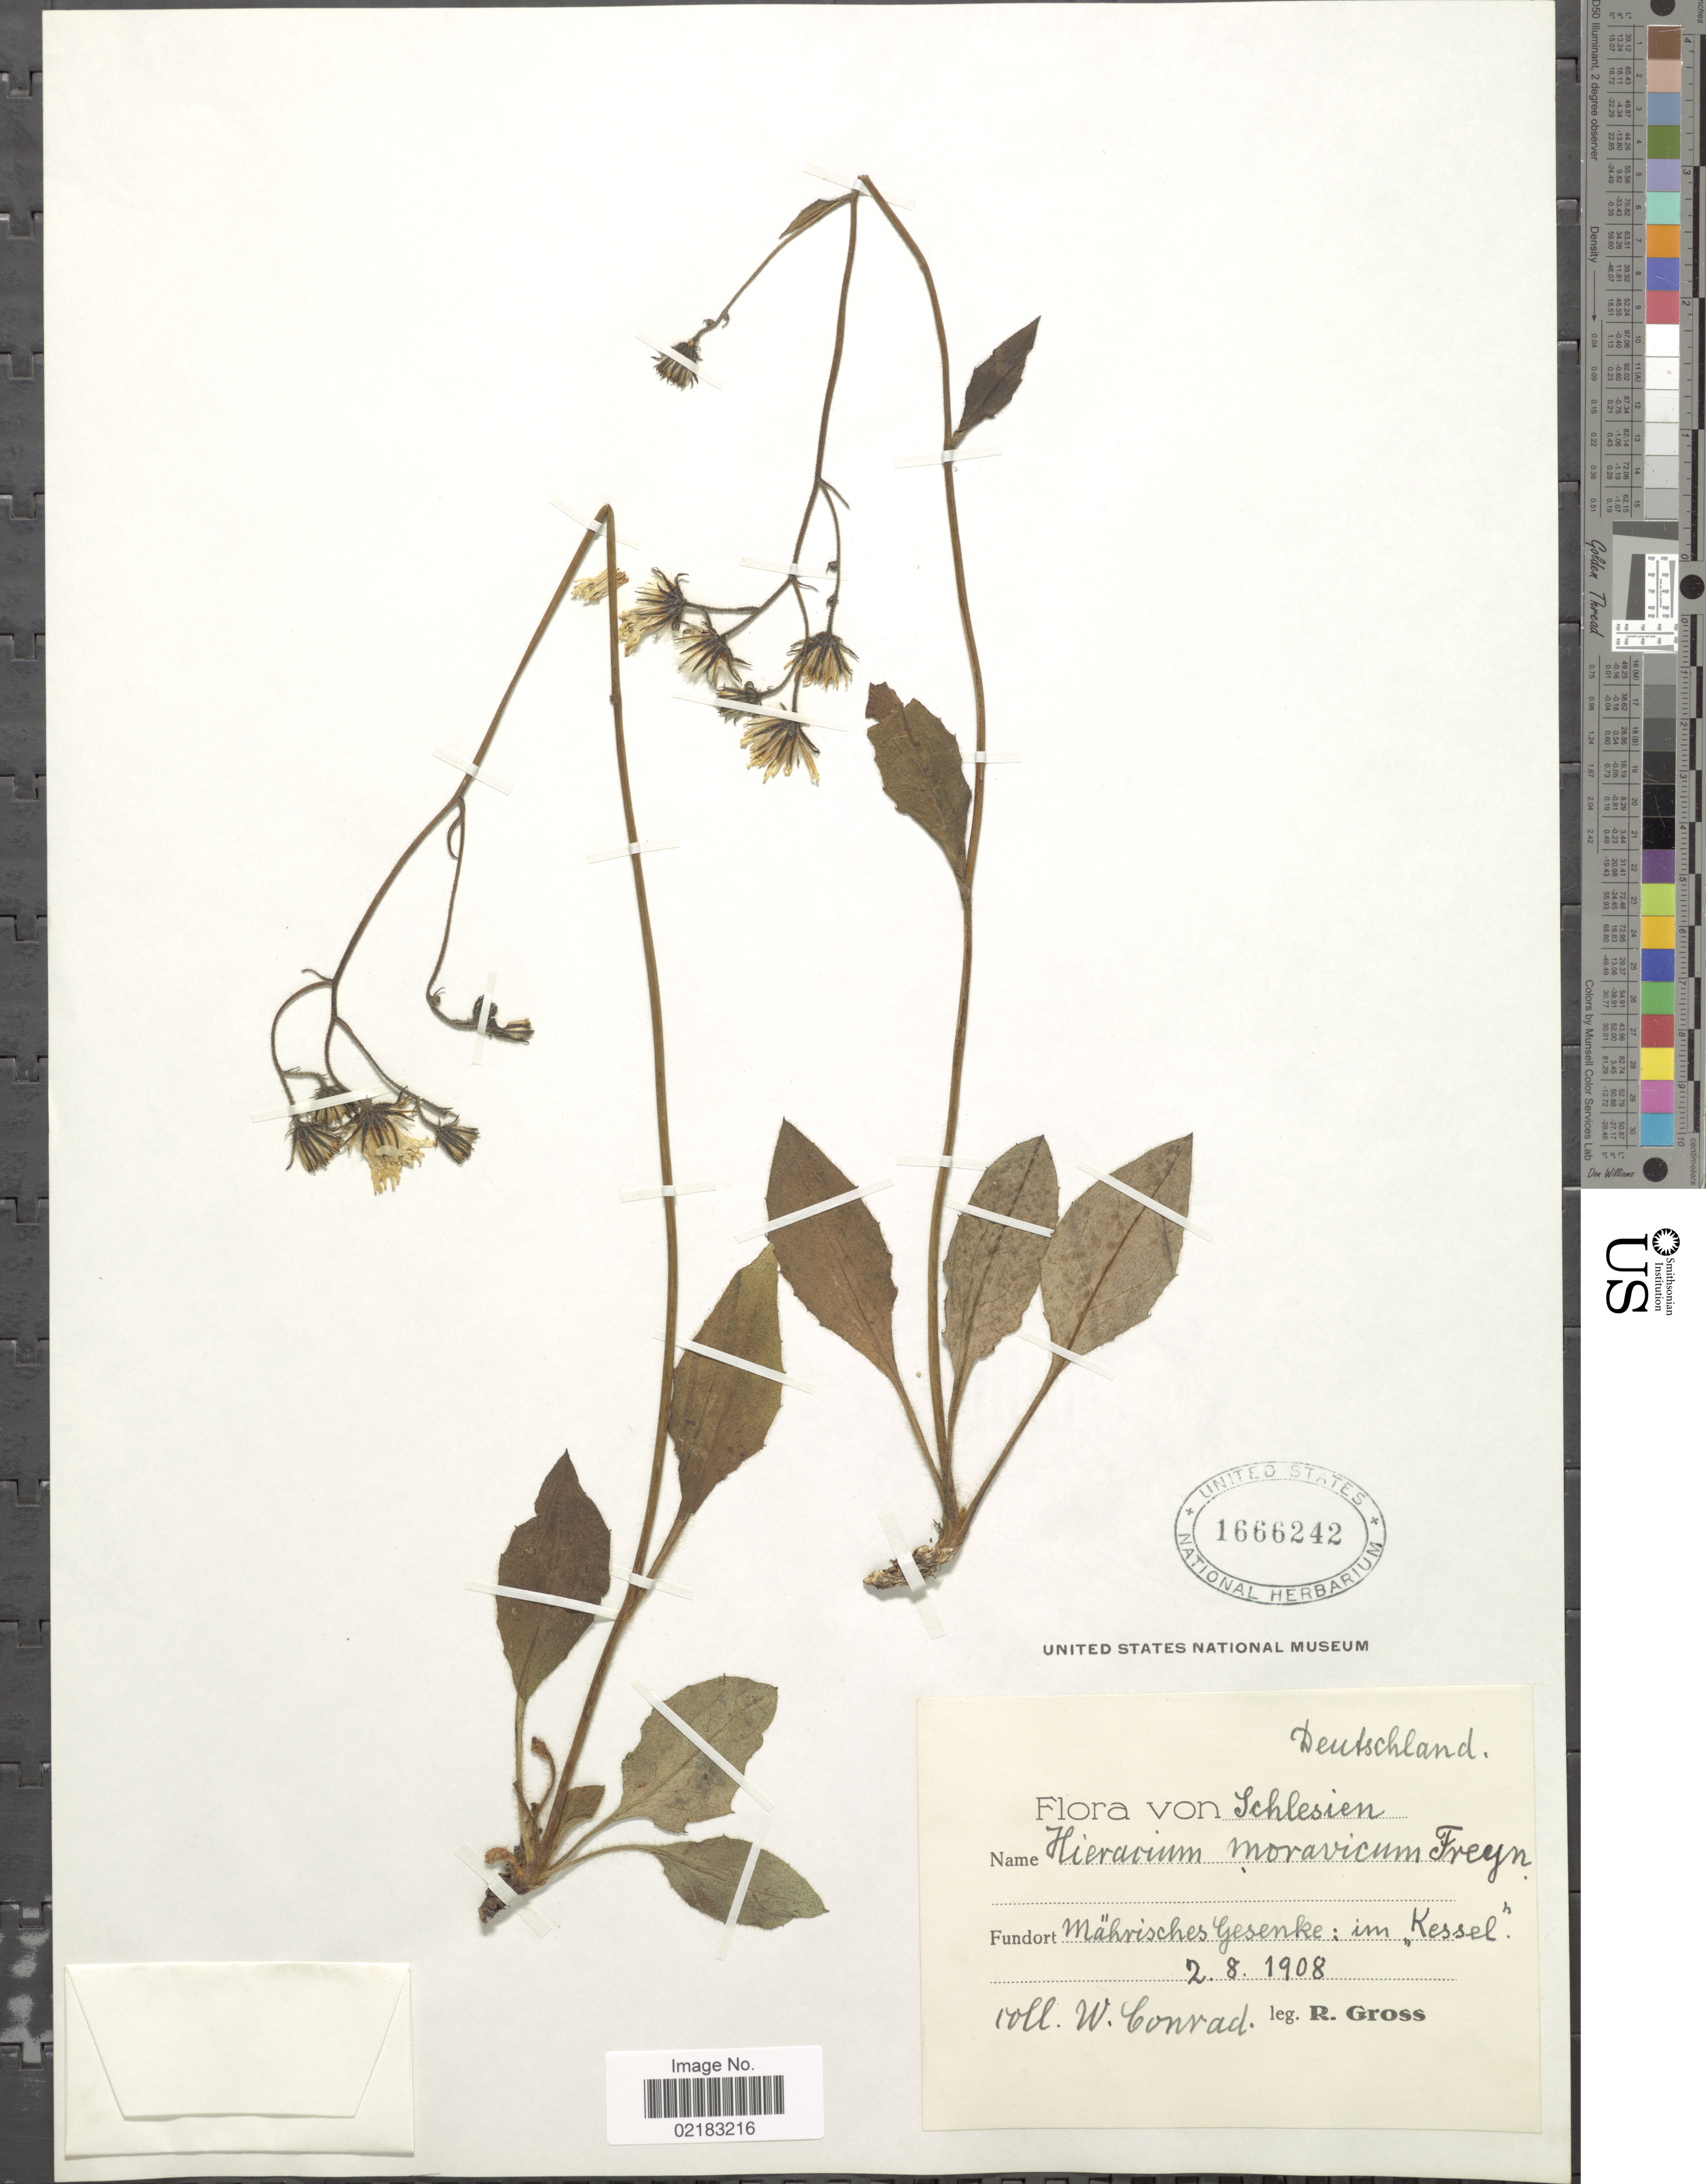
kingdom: Plantae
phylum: Tracheophyta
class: Magnoliopsida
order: Asterales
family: Asteraceae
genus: Hieracium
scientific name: Hieracium moravicum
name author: Oborny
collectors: W. Conrad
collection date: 1908-08-02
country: Germany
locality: Schlesien, Mahrisches Gesenke: in Kessel, Schlesien.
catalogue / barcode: US 1666242